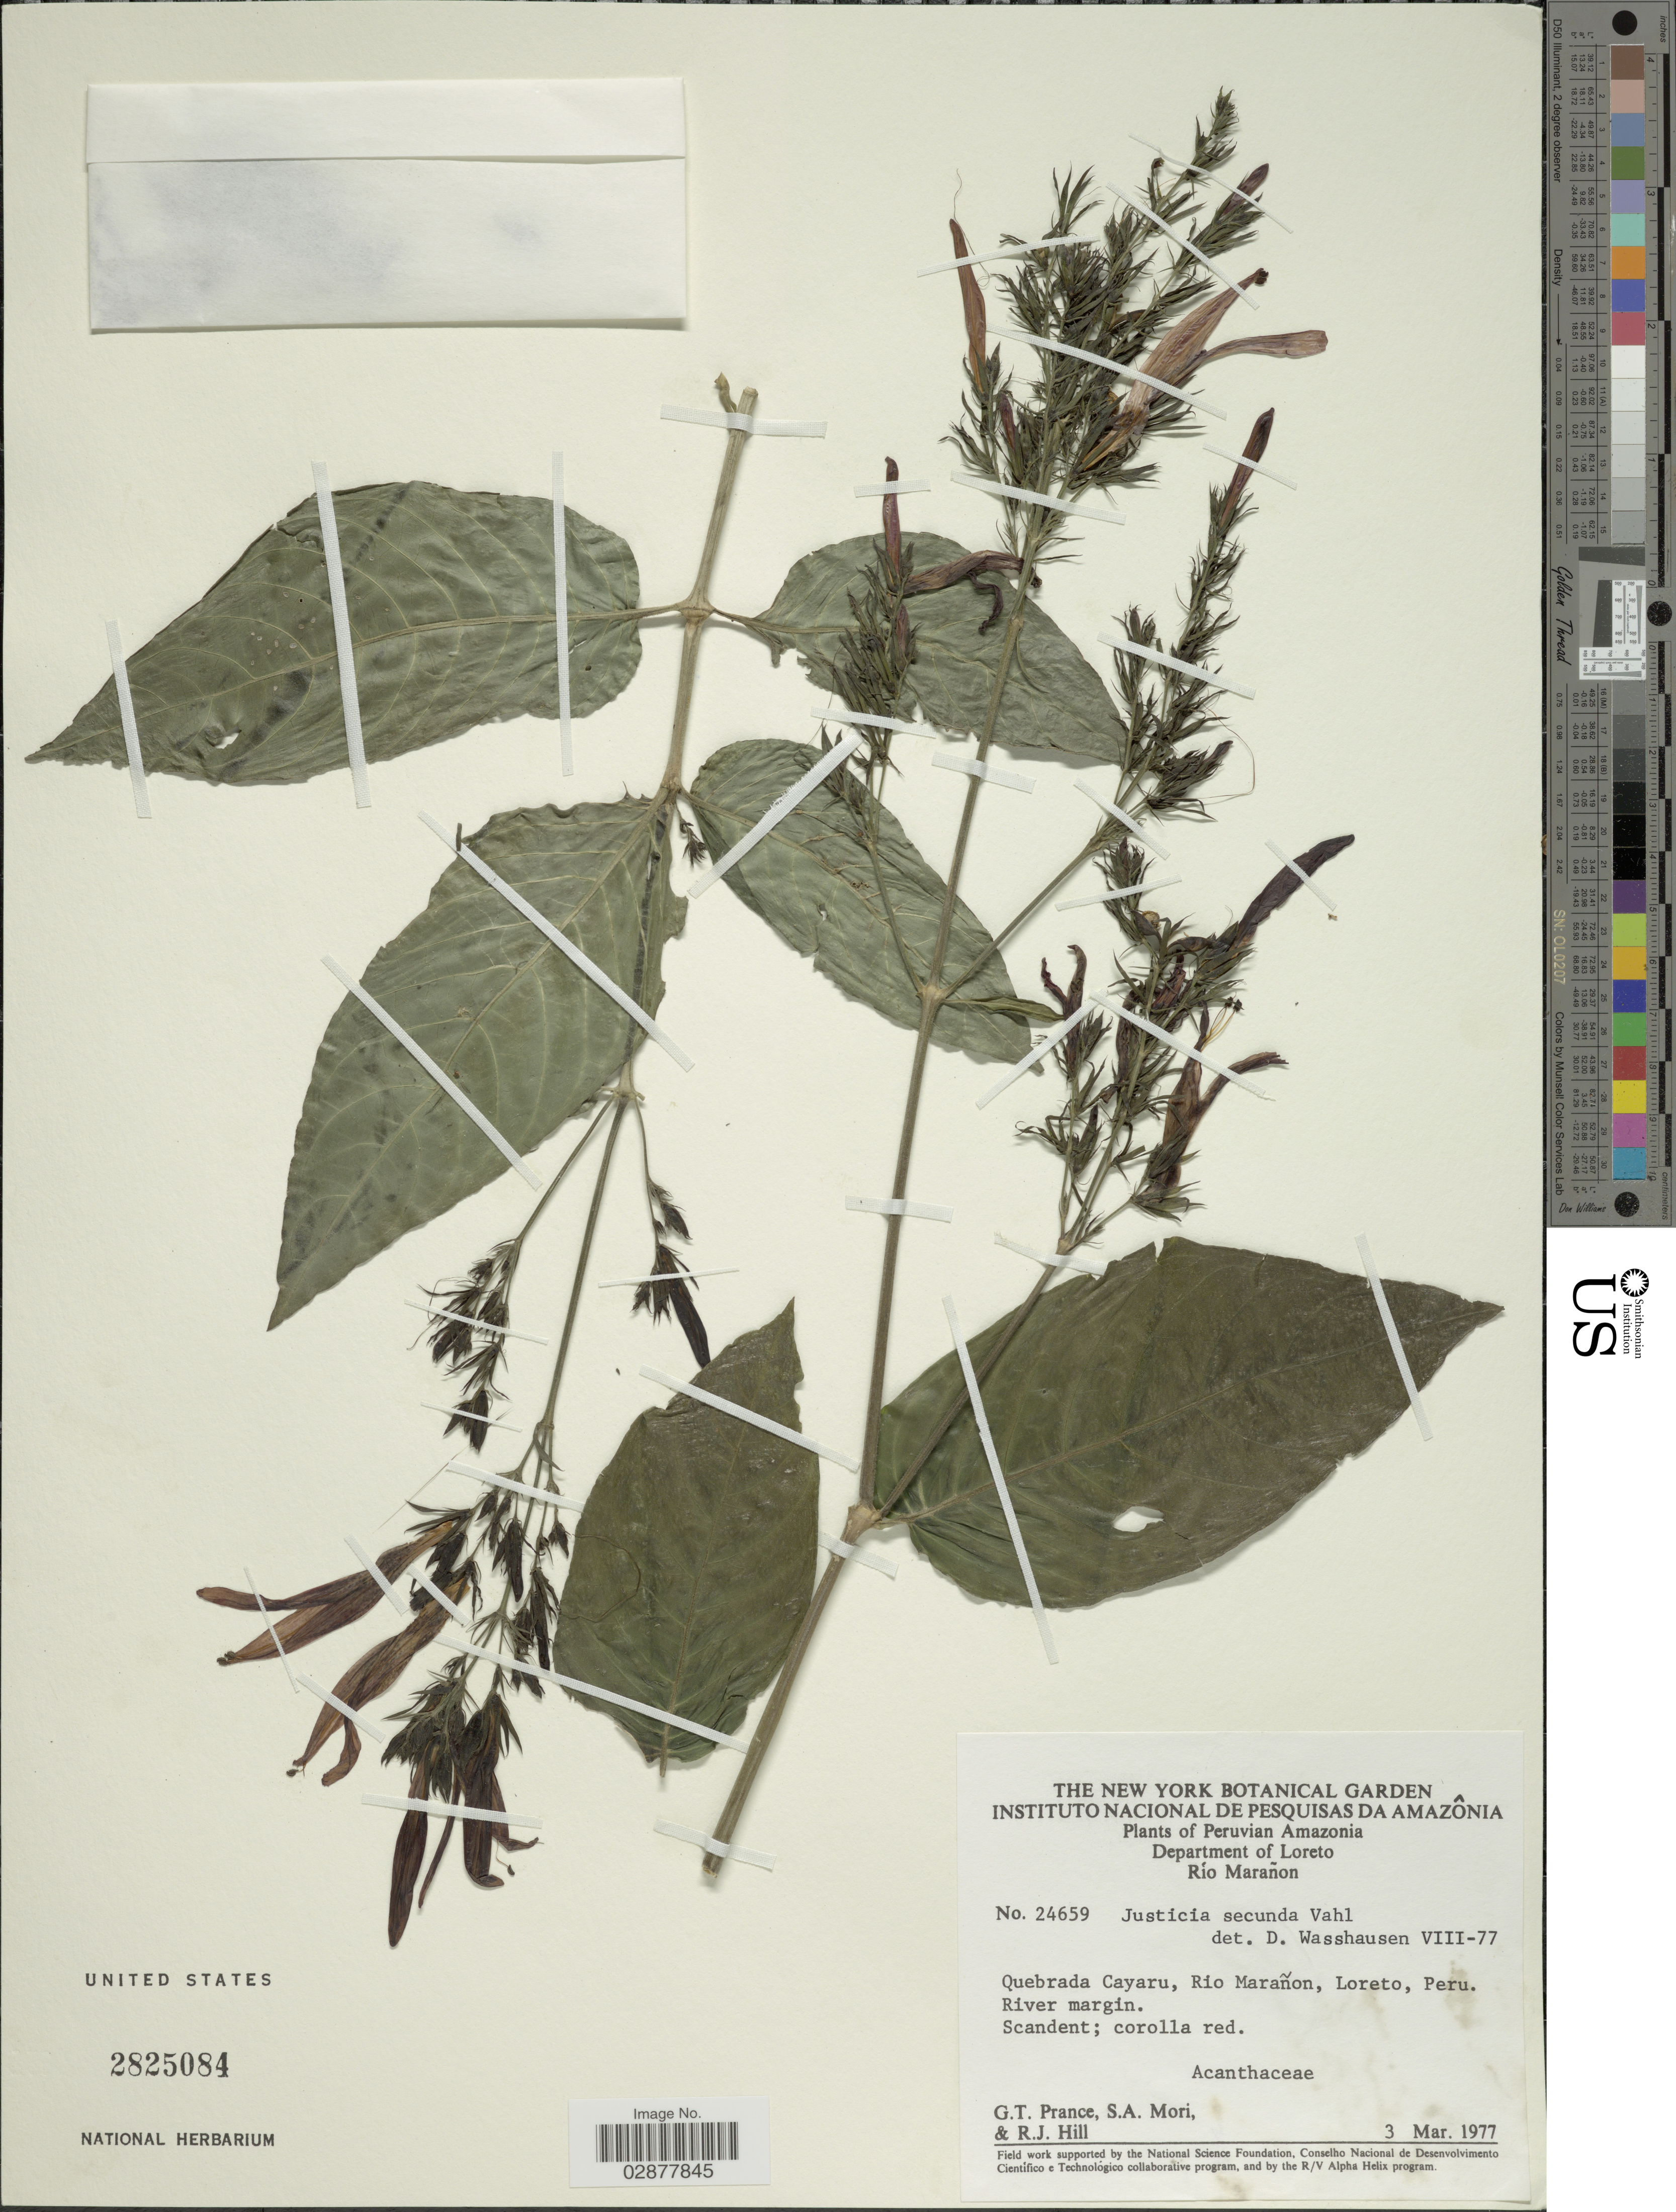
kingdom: Plantae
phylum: Tracheophyta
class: Magnoliopsida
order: Lamiales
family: Acanthaceae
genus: Justicia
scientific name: Justicia calycina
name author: (Nees) V.A.W. Graham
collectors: G. T. Prance, S. Mori & R. J. Hill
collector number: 24659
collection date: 1977-03-03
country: Peru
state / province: Loreto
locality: Peruvian Amazonia. Department of Loreto. Río Marañon. Quebrada Cayaru, Rio Marañon.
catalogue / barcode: US 2825084